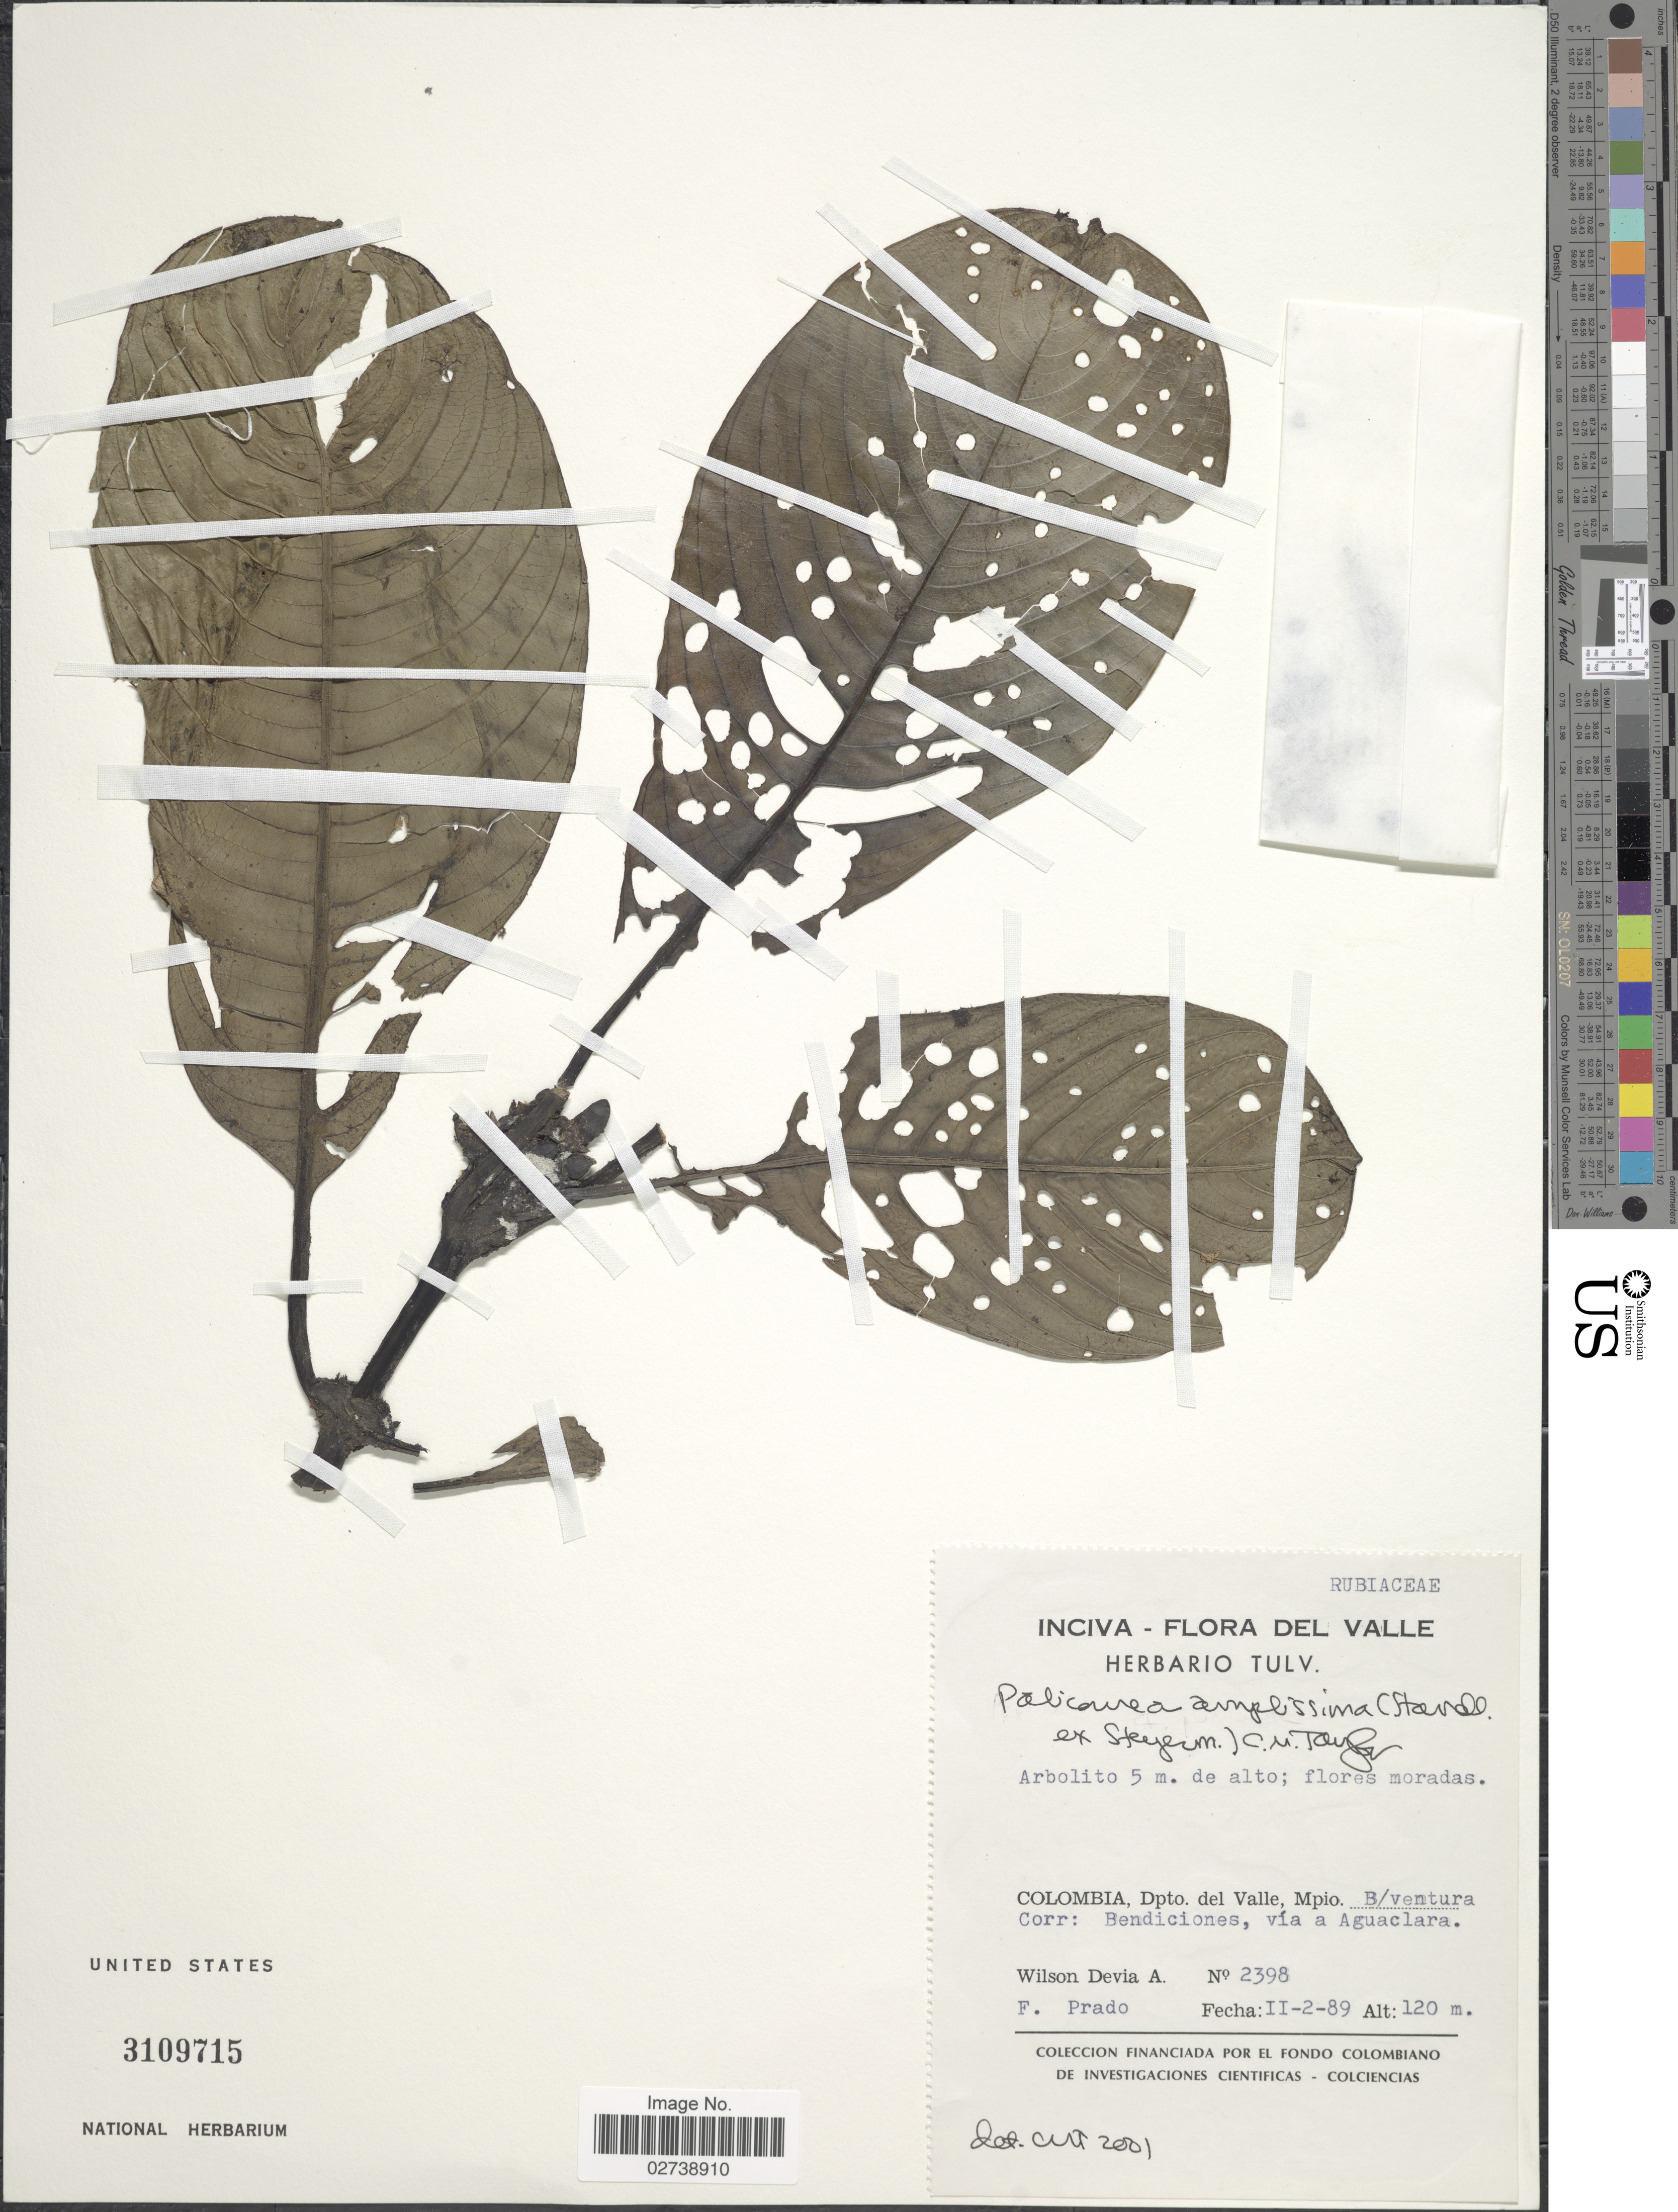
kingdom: Plantae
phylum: Tracheophyta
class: Magnoliopsida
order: Gentianales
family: Rubiaceae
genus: Palicourea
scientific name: Palicourea amplissima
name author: (Standl. ex Steyerm.) C.M. Taylor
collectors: W. Devia A. & F. Prado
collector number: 2398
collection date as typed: Transcribed d/m/y: 11/2/89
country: Colombia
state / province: Valle del Cauca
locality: Colombia, Dpto. del Valle. Mpio. B/ventura Corr; Bendiciones. via a Aguaclara.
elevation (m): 120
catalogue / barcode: US 3109715